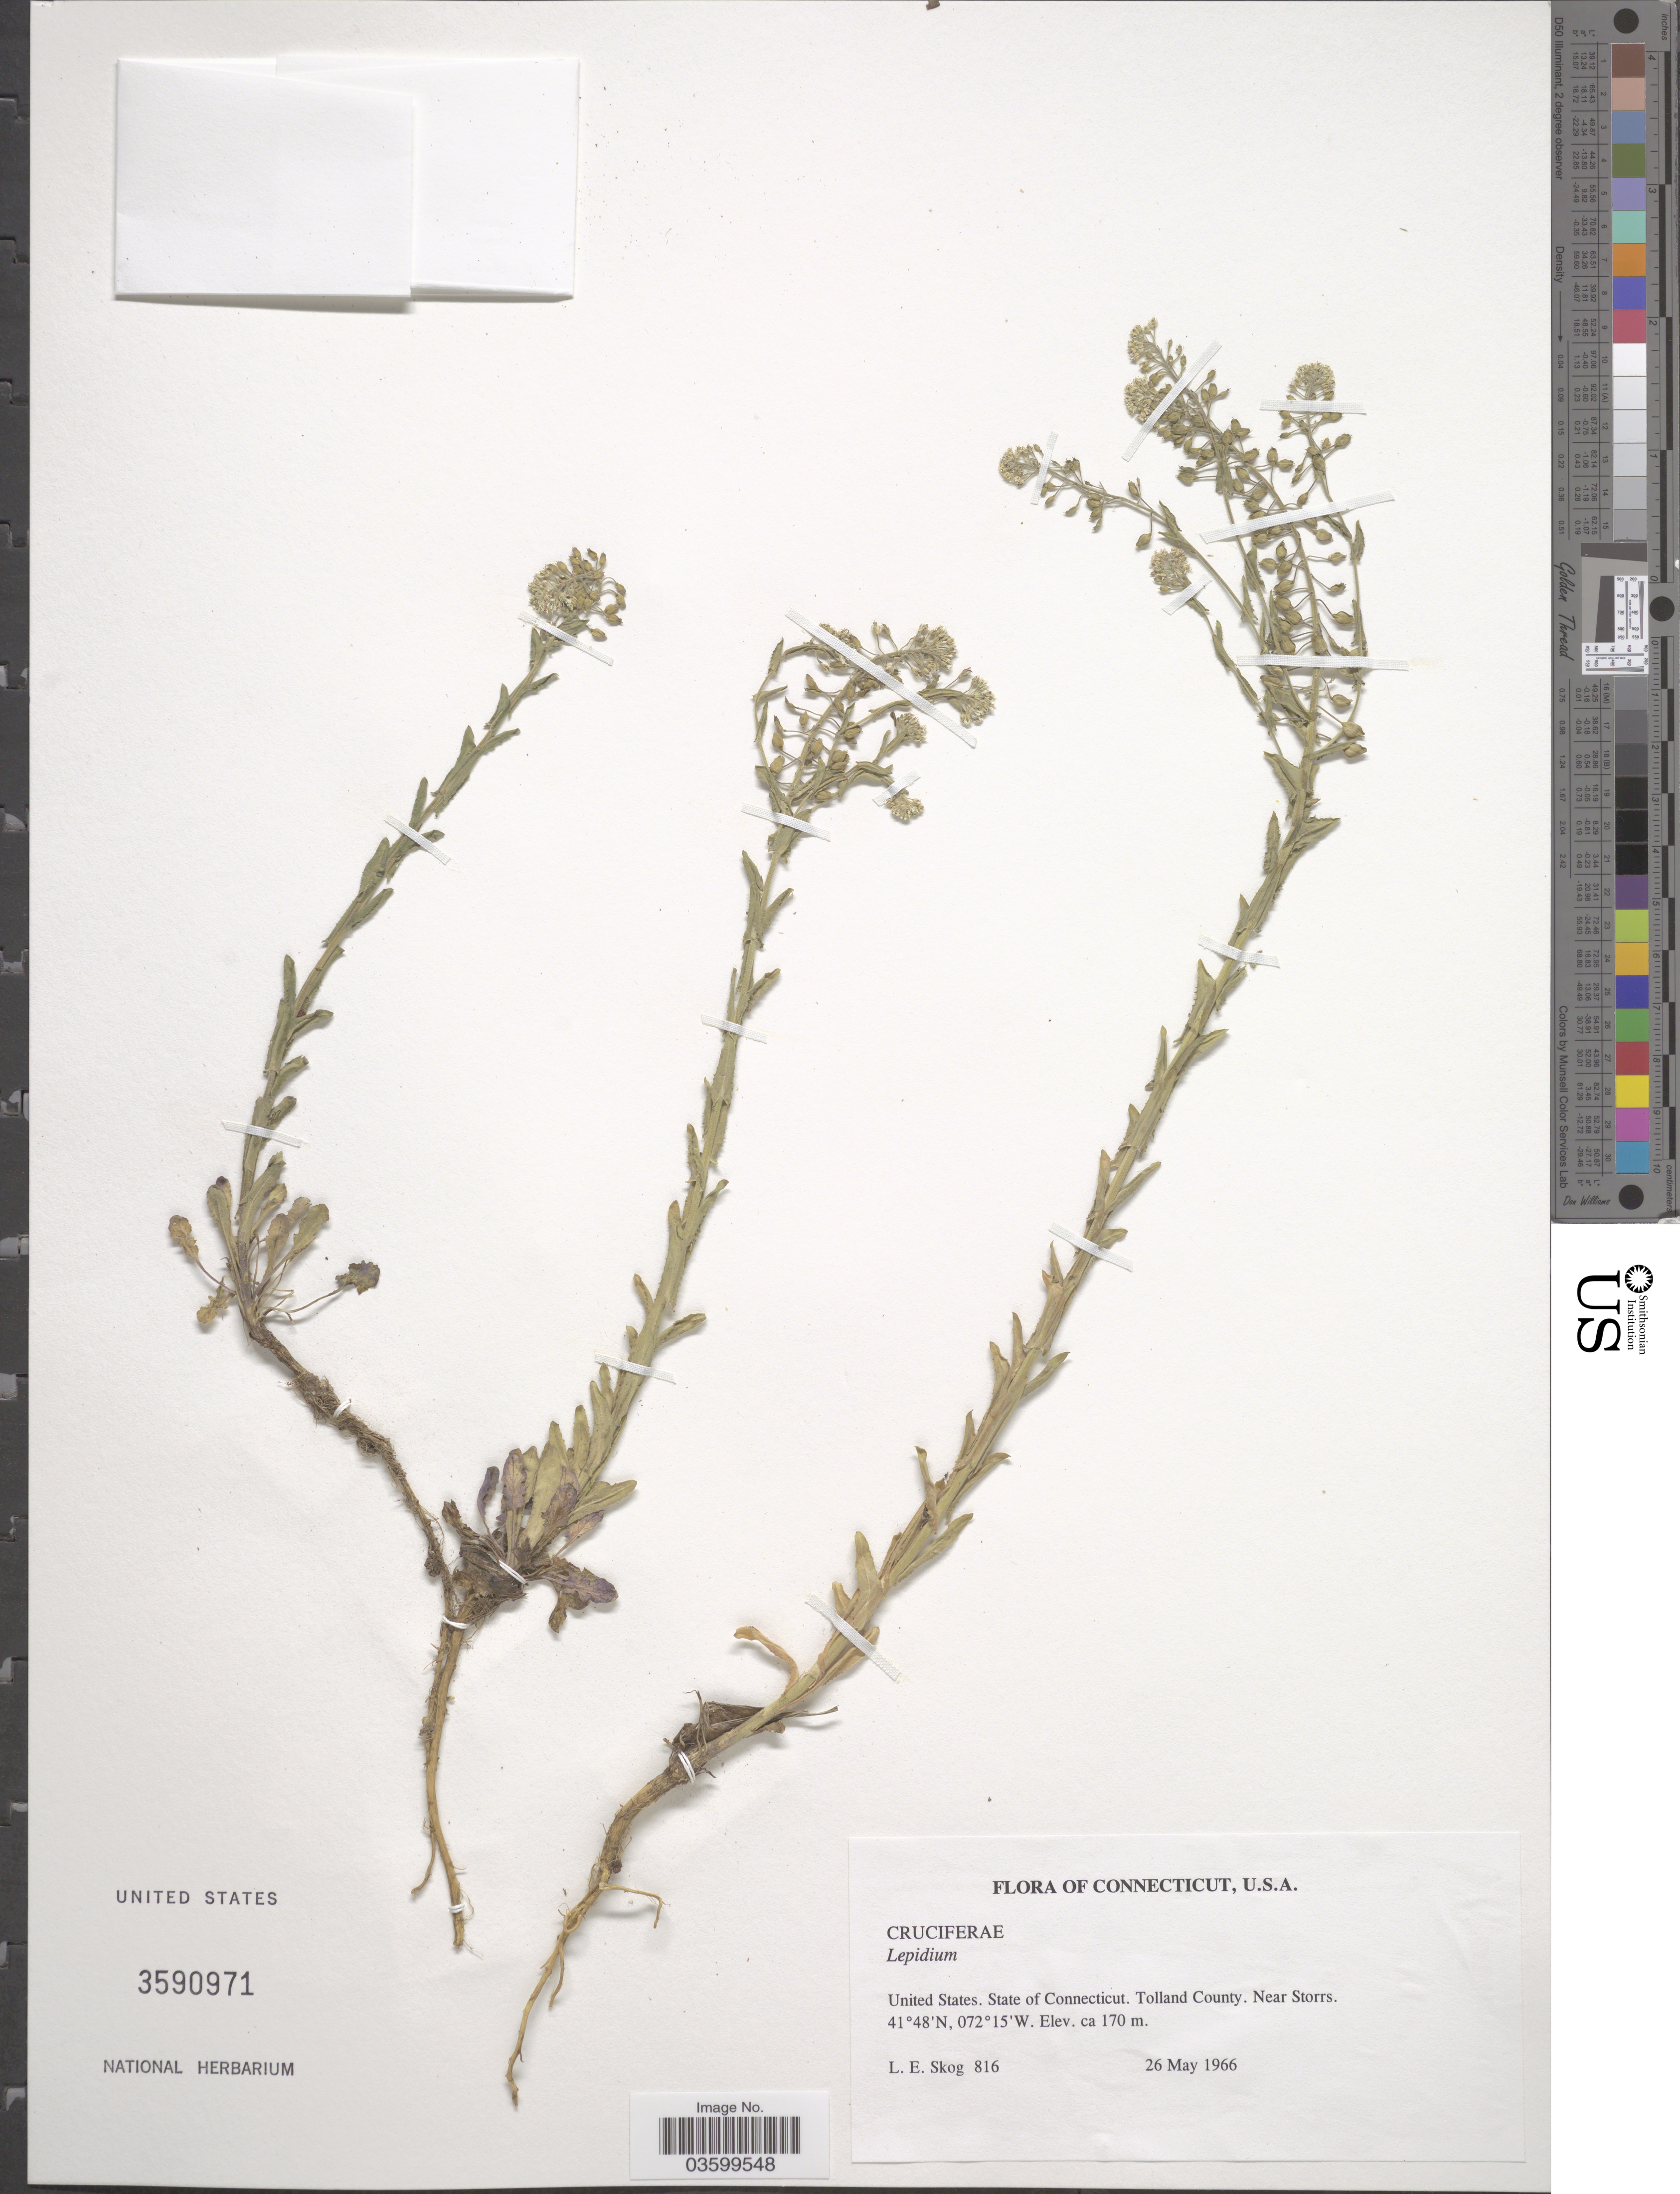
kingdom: Plantae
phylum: Tracheophyta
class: Magnoliopsida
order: Brassicales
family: Brassicaceae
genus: Lepidium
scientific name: Lepidium campestre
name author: (L.) W.T. Aiton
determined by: Al-Shehbaz, I. A., (MO), Missouri Botanical Garden (UNITED STATES)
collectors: L. E. Skog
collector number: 816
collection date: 1966-05-26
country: United States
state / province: Connecticut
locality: Tolland County. Near Storrs.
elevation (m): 170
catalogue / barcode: US 3590971